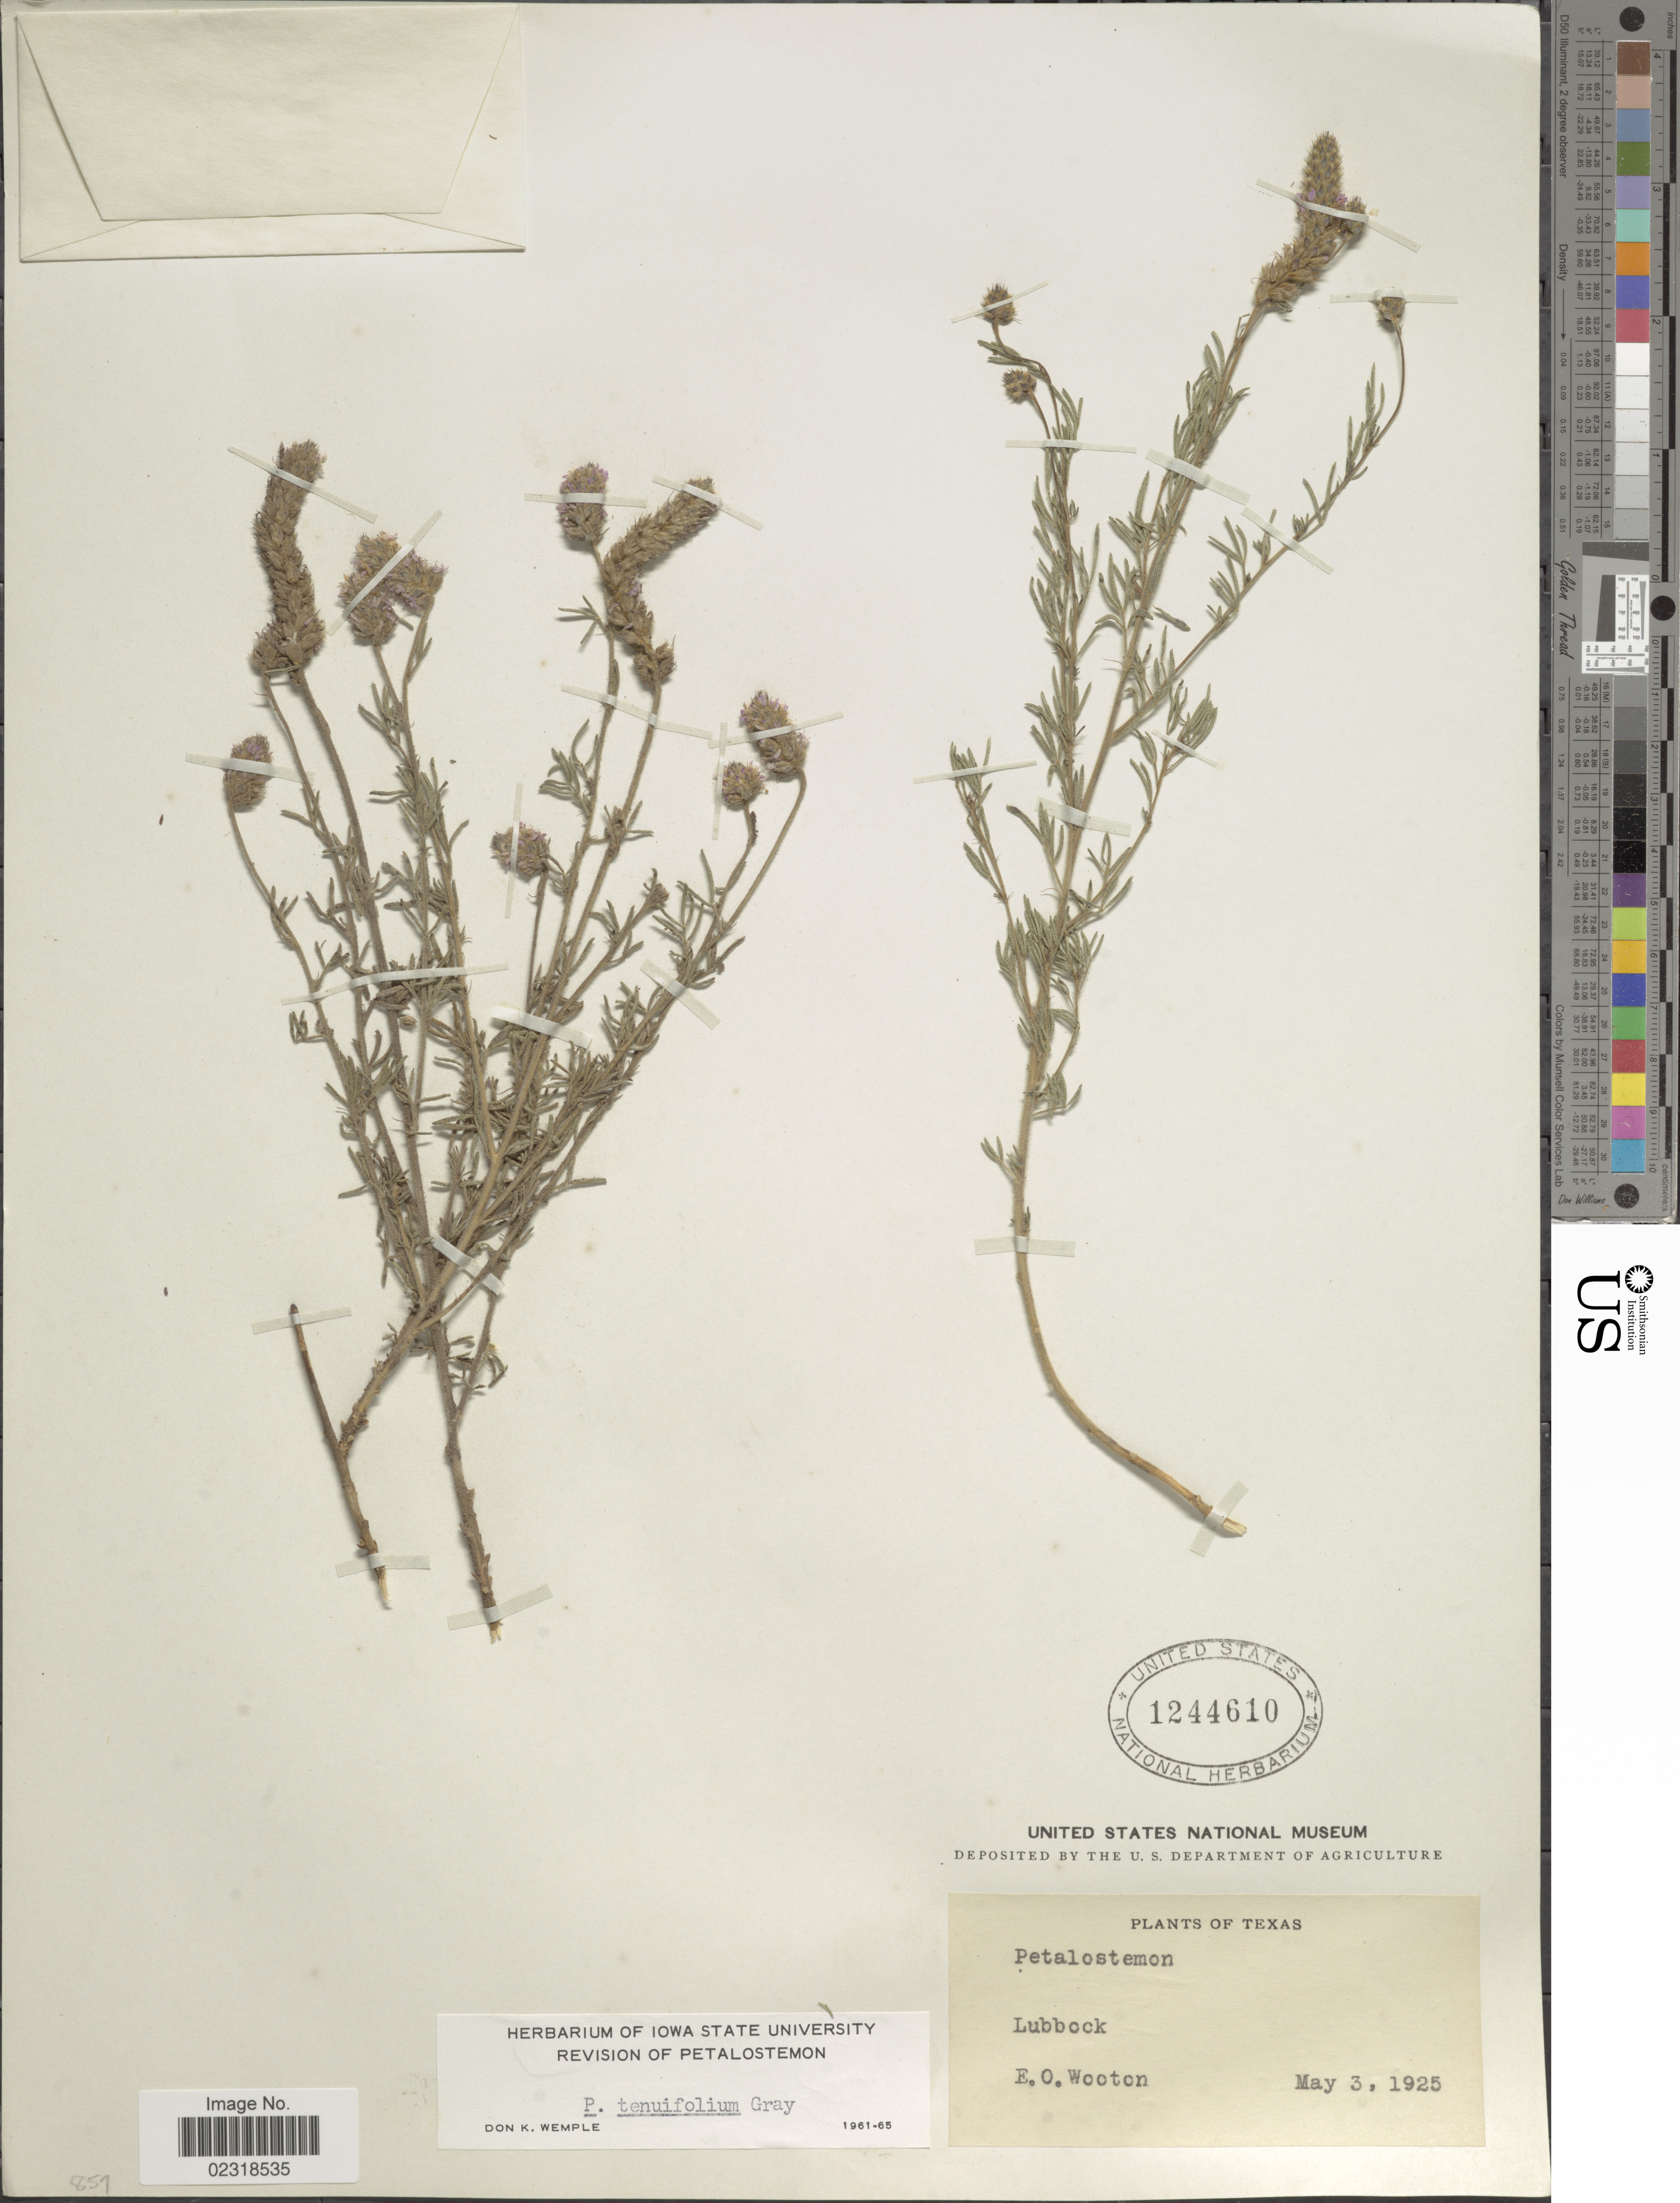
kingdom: Plantae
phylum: Tracheophyta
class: Magnoliopsida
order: Fabales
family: Fabaceae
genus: Dalea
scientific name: Dalea tenuifolia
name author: (A. Gray) Shinners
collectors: E. O. Wooton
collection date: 1925-05-03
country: United States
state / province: Texas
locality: Lubbock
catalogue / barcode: US 1244610